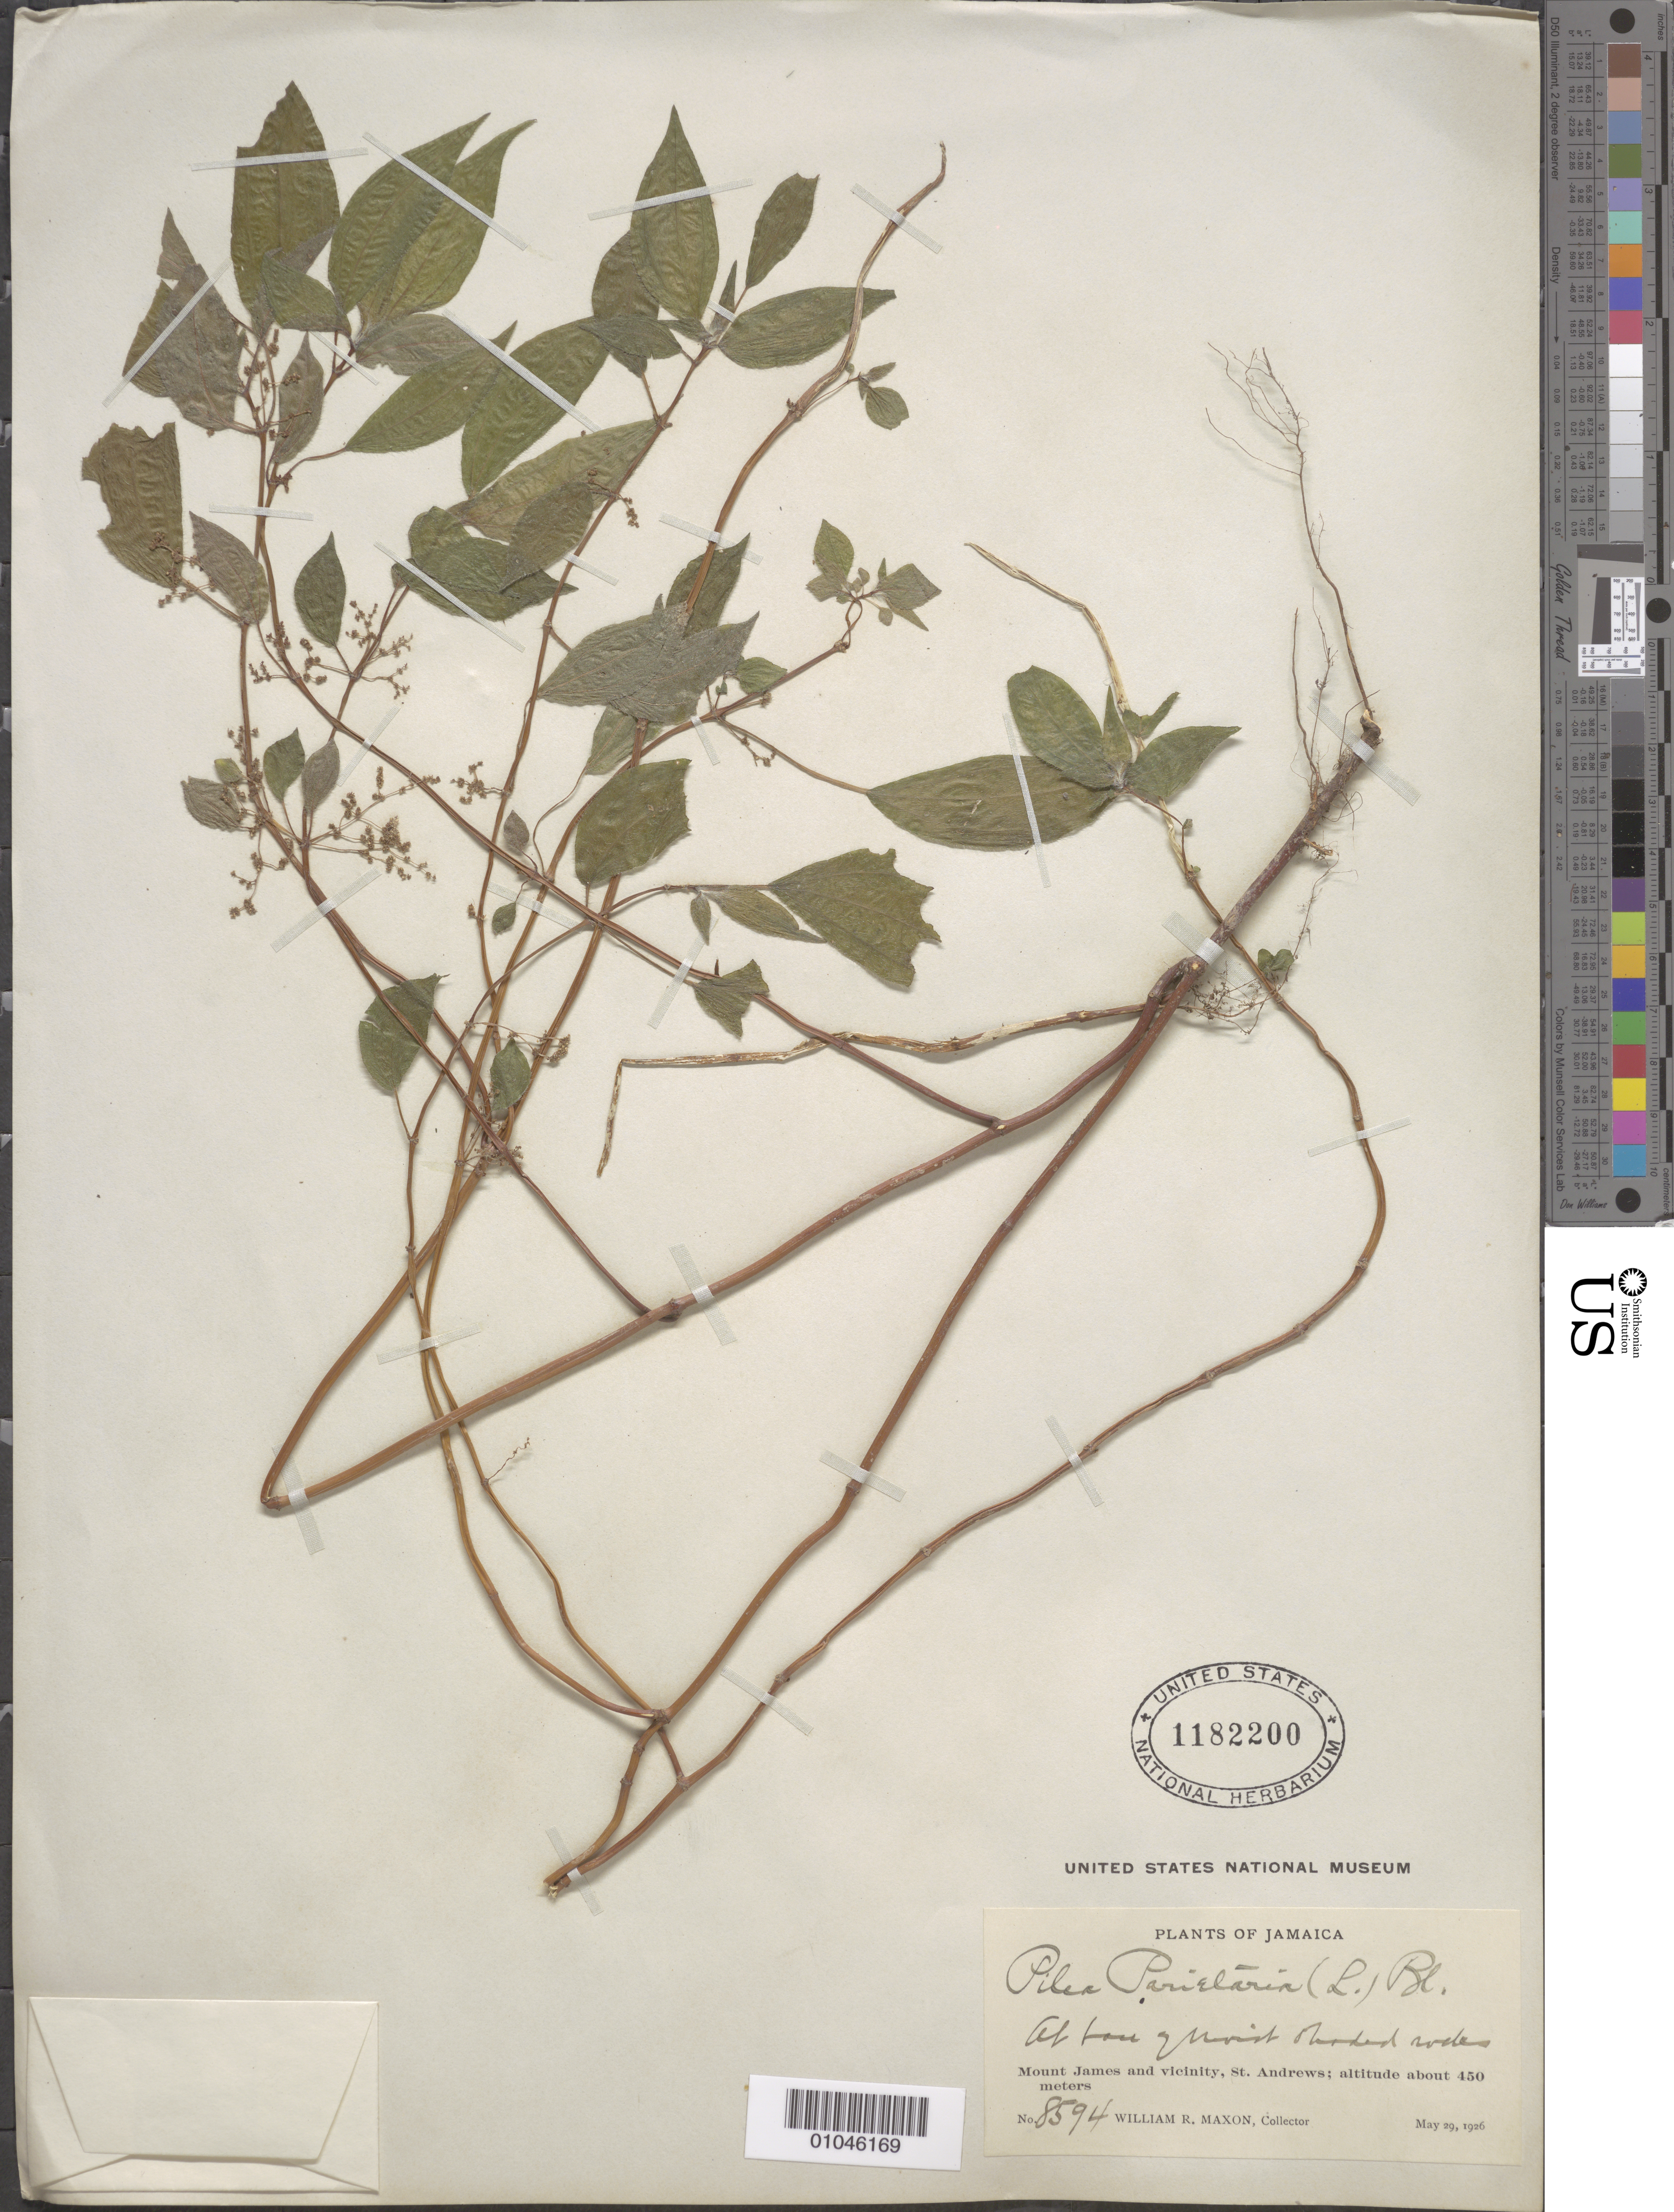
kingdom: Plantae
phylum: Tracheophyta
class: Magnoliopsida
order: Rosales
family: Urticaceae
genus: Pilea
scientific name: Pilea parietaria var. parietaria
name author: (L.) Blume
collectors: W. R. Maxon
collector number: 8594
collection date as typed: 29 May 1926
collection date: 1926-05-29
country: Jamaica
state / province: Saint Andrew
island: Jamaica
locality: Mt. James and vicinity.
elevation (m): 450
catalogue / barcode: US 1182200